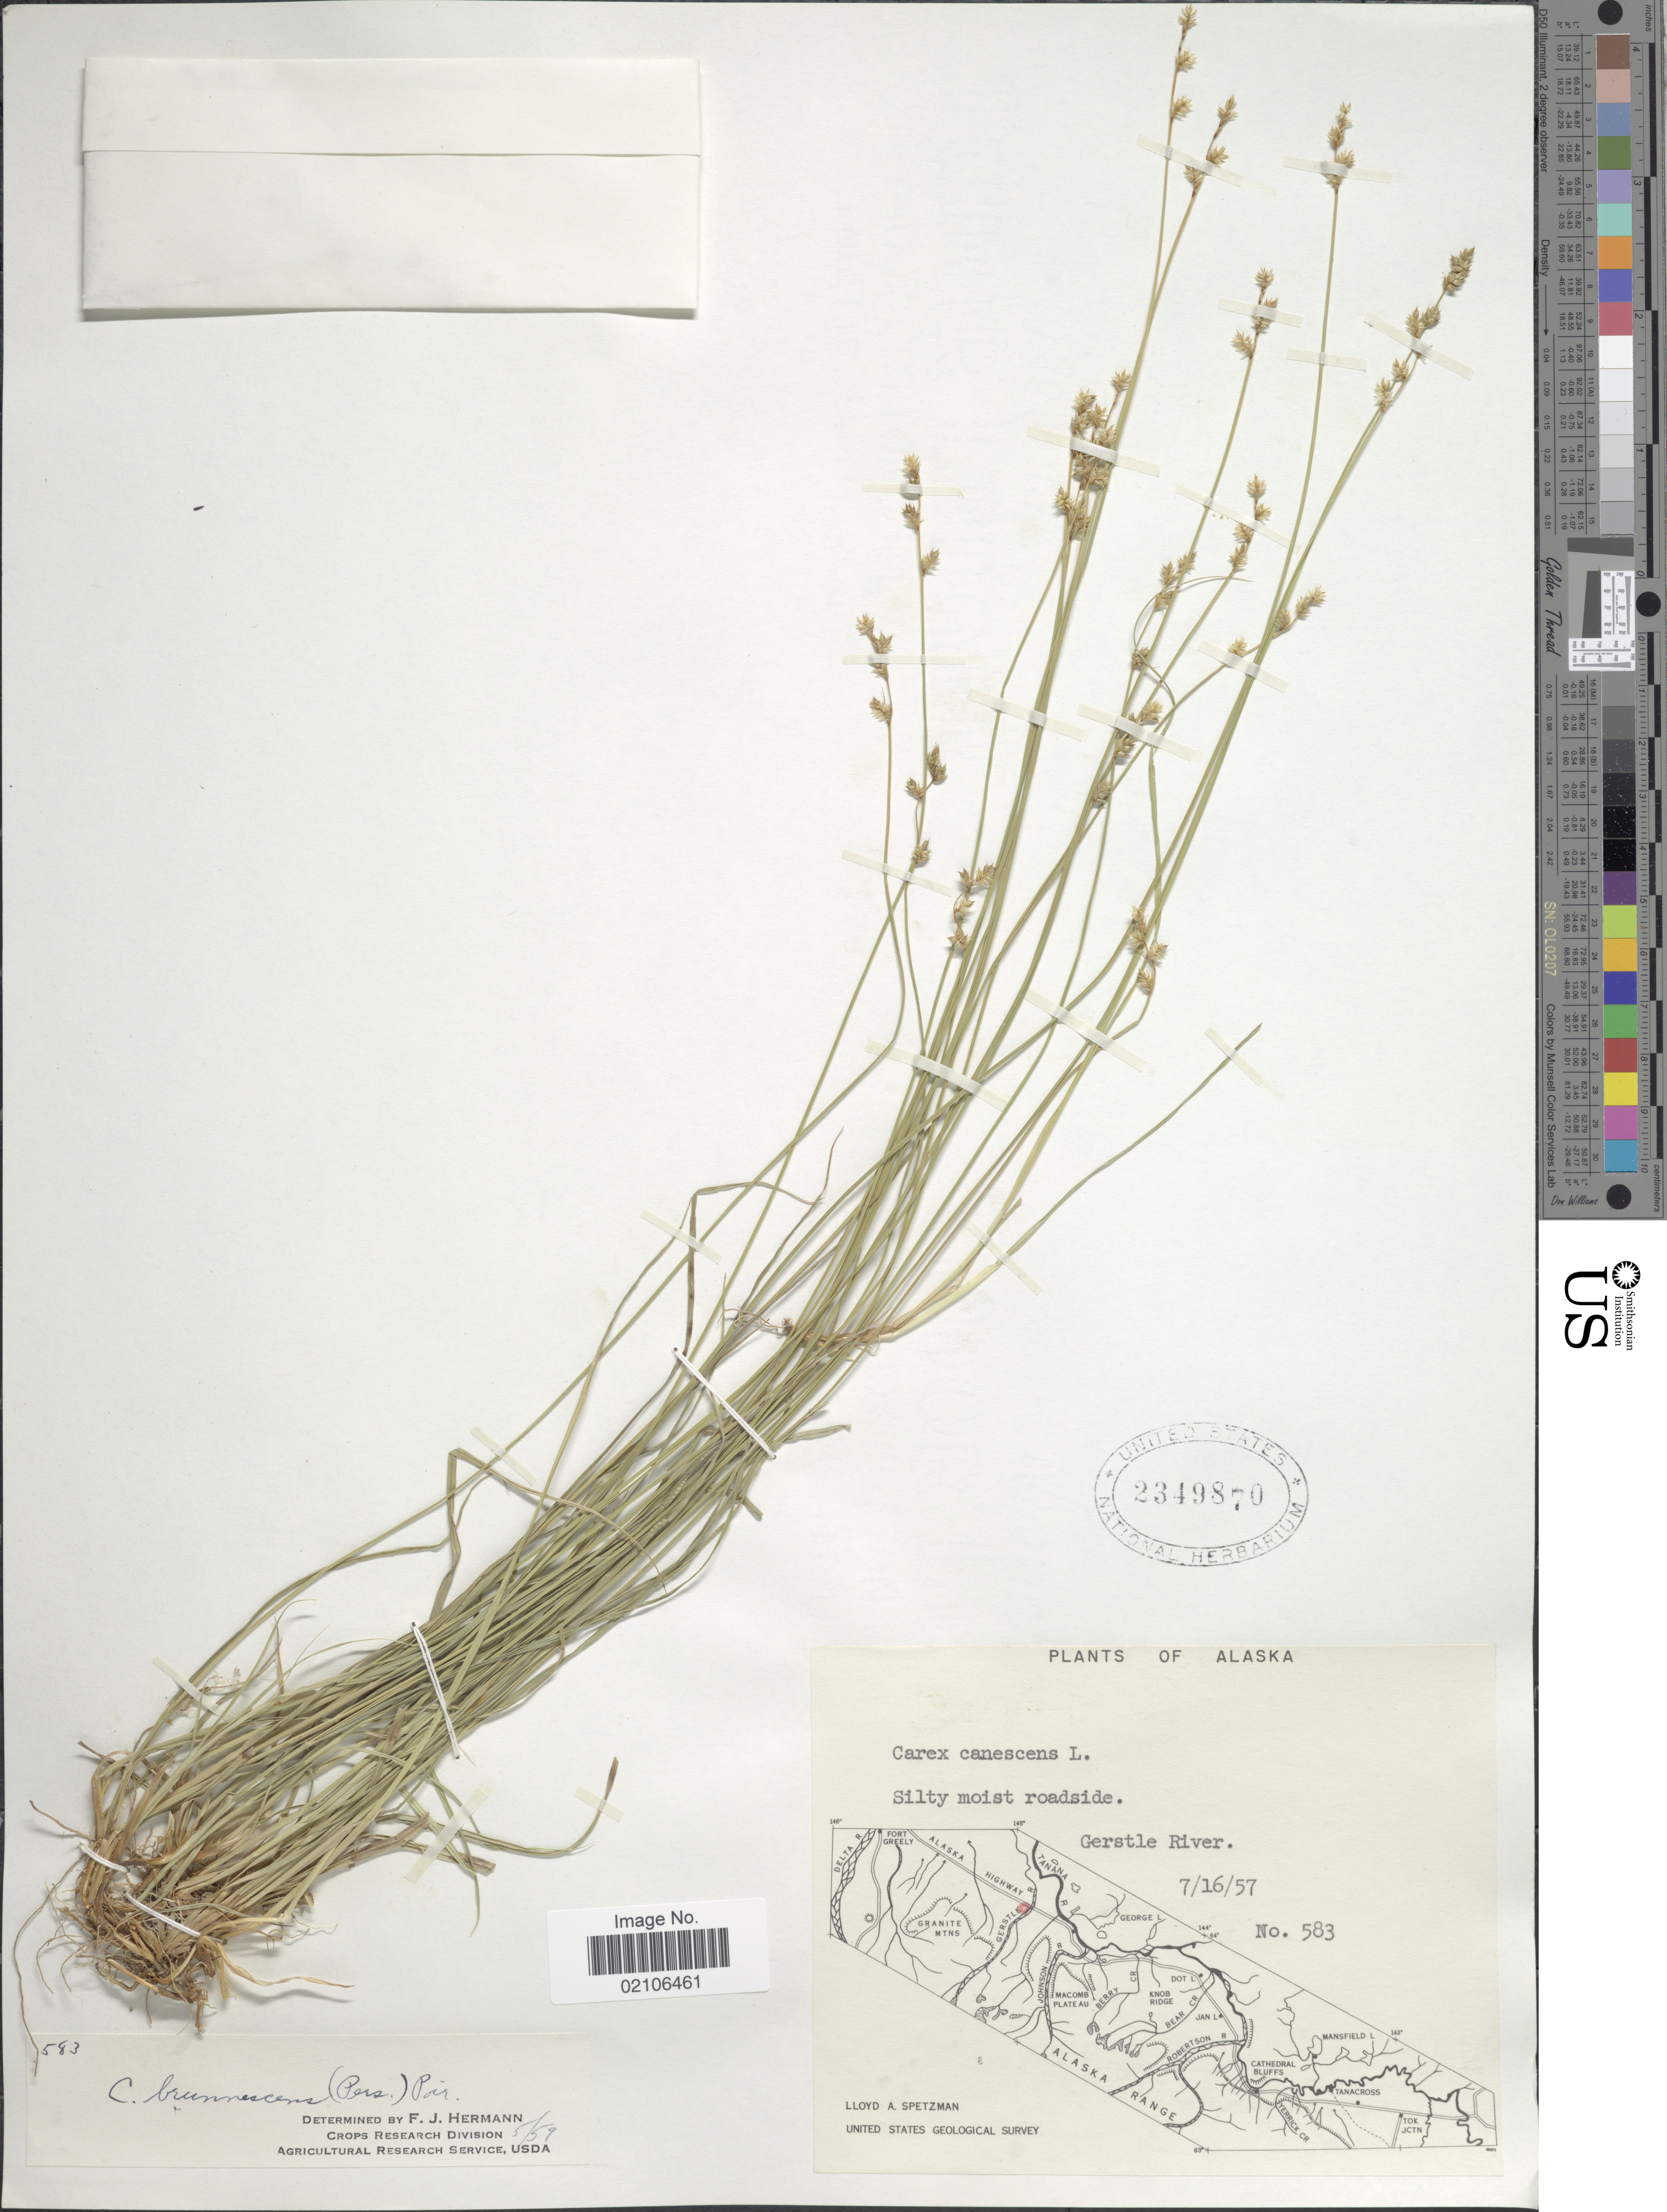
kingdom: Plantae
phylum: Tracheophyta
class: Liliopsida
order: Poales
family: Cyperaceae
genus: Carex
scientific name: Carex brunnescens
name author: (Pers.) Poir.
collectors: L. Spetzman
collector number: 583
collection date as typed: Transcribed d/m/y: 16/7/57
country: United States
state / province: Alaska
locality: Gerstle River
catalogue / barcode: US 2349870